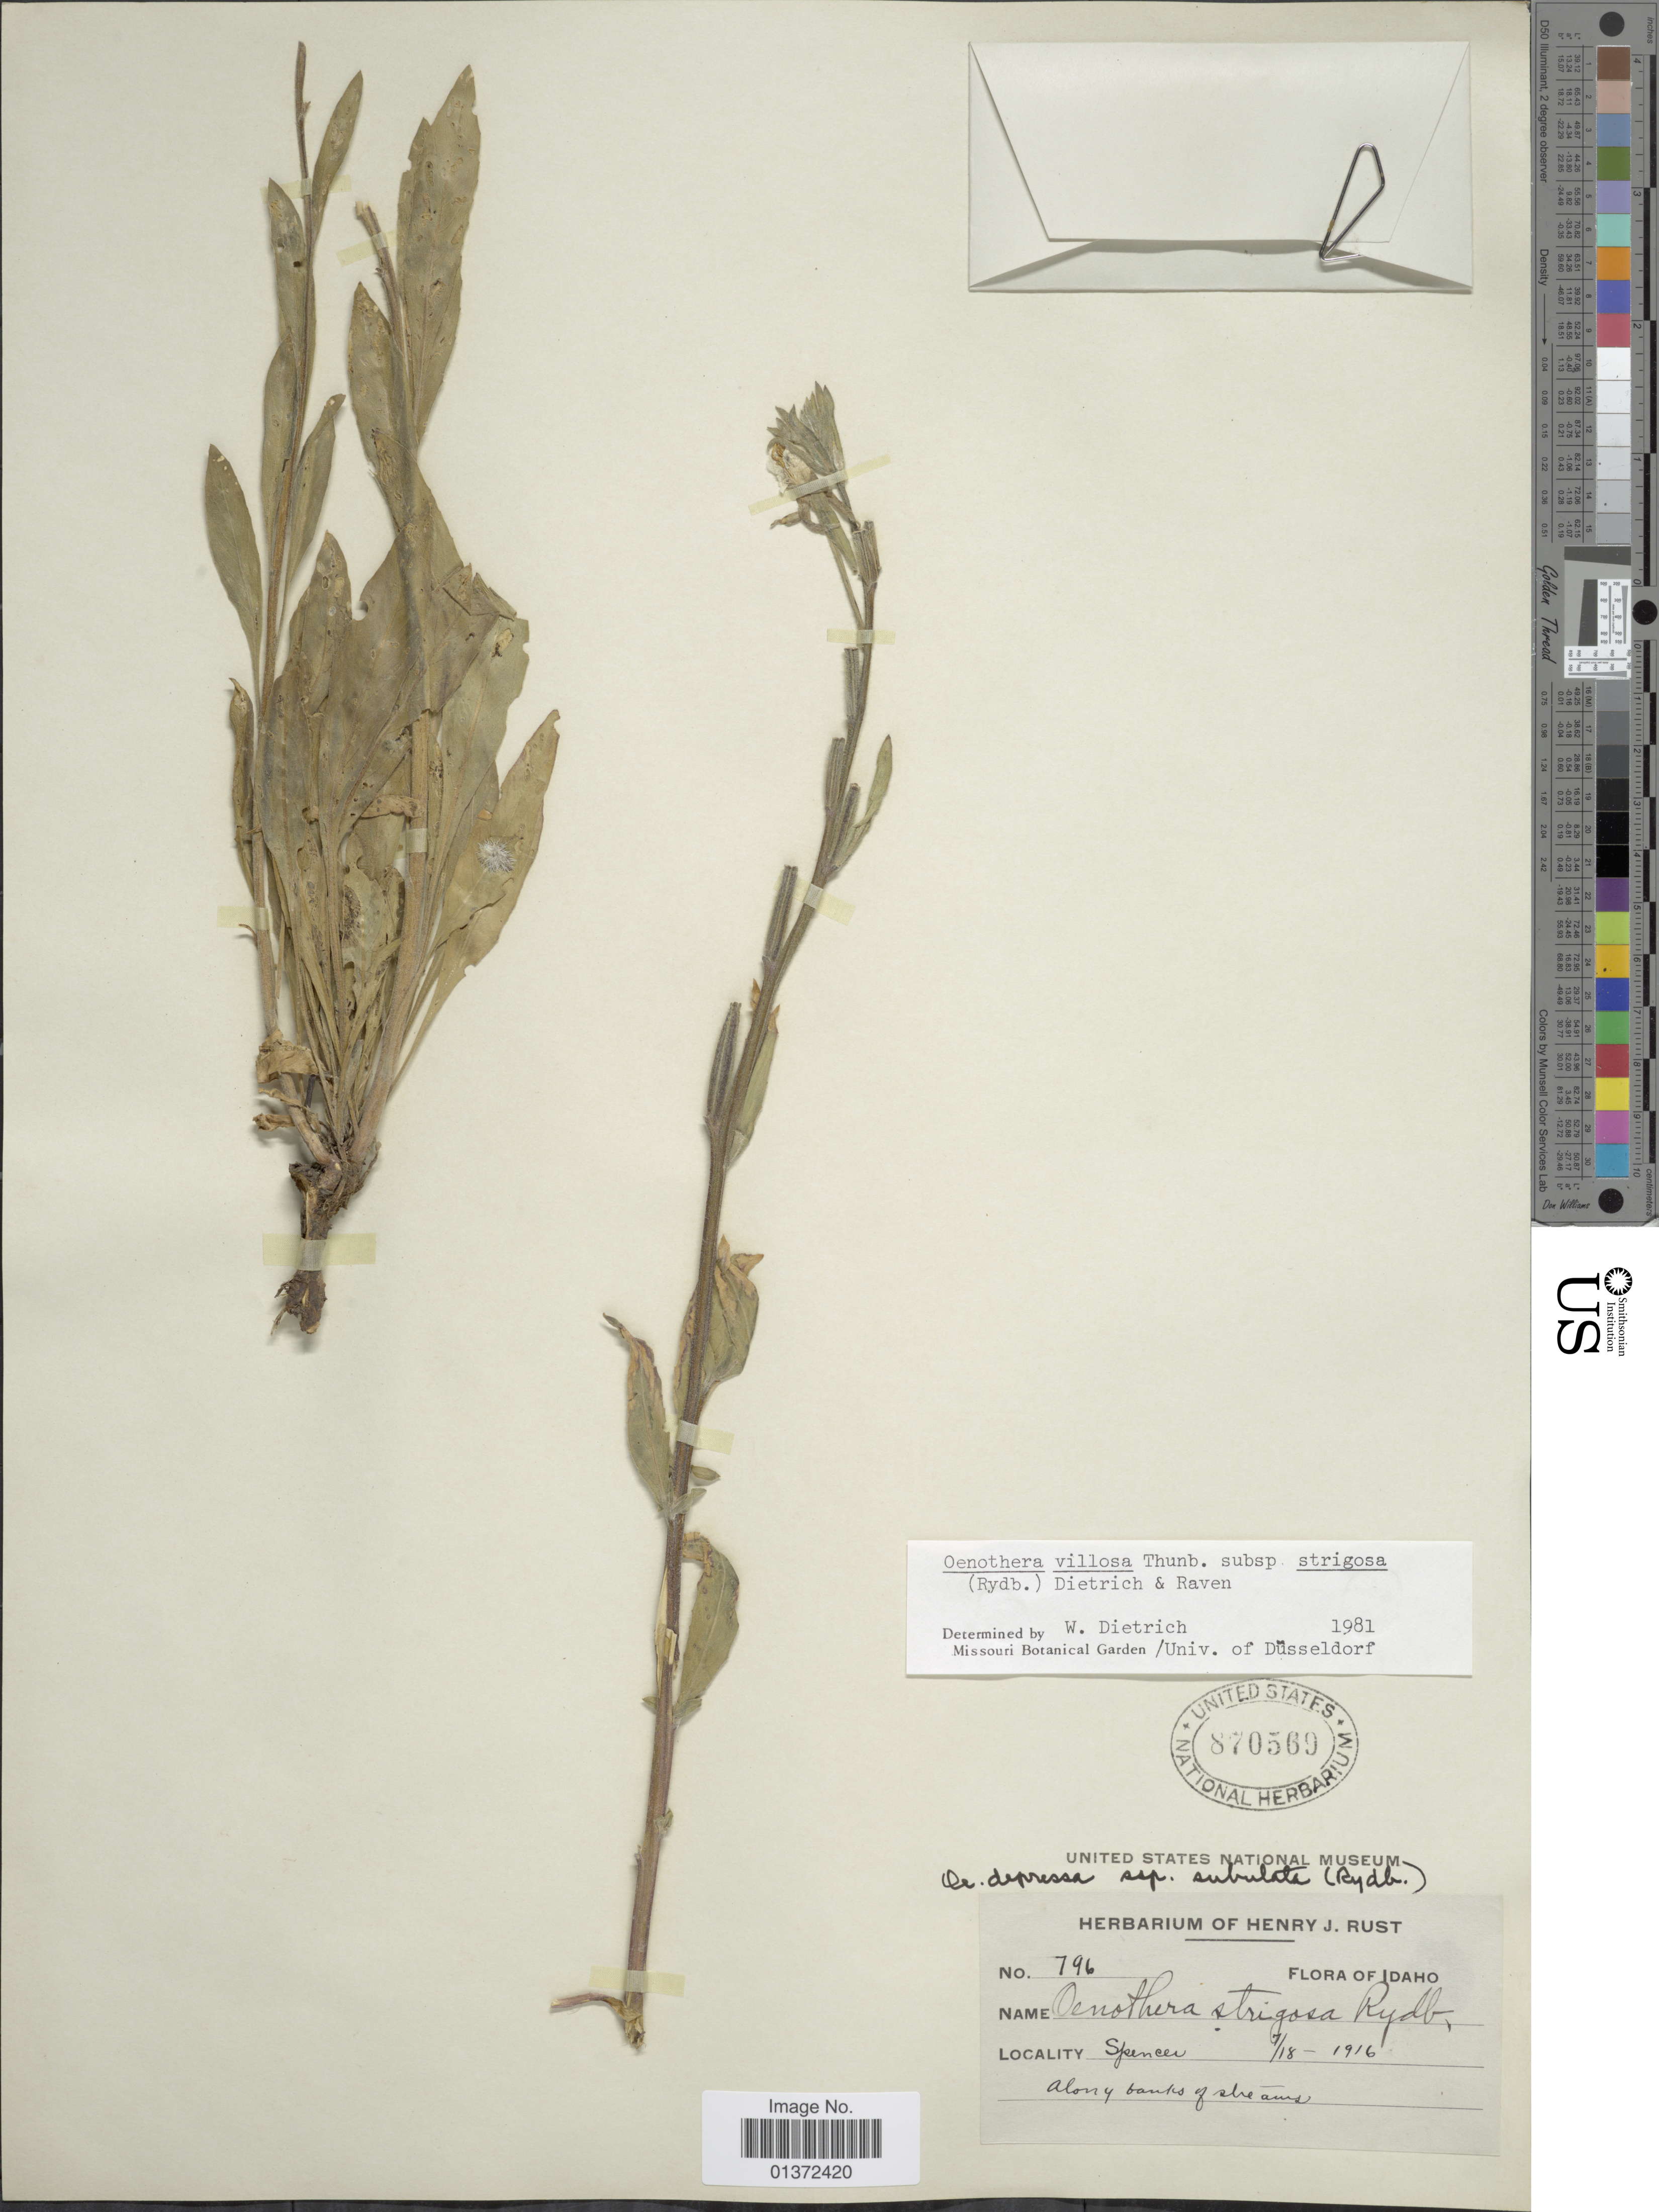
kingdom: Plantae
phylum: Tracheophyta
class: Magnoliopsida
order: Myrtales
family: Onagraceae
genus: Oenothera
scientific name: Oenothera villosa subsp. strigosa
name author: (Rydb.) W. Dietr. & P.H. Raven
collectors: ex herb. Henry J. Rust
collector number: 796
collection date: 1916-07-18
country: United States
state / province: Idaho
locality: Spencer, along banks of streams.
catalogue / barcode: US 870569